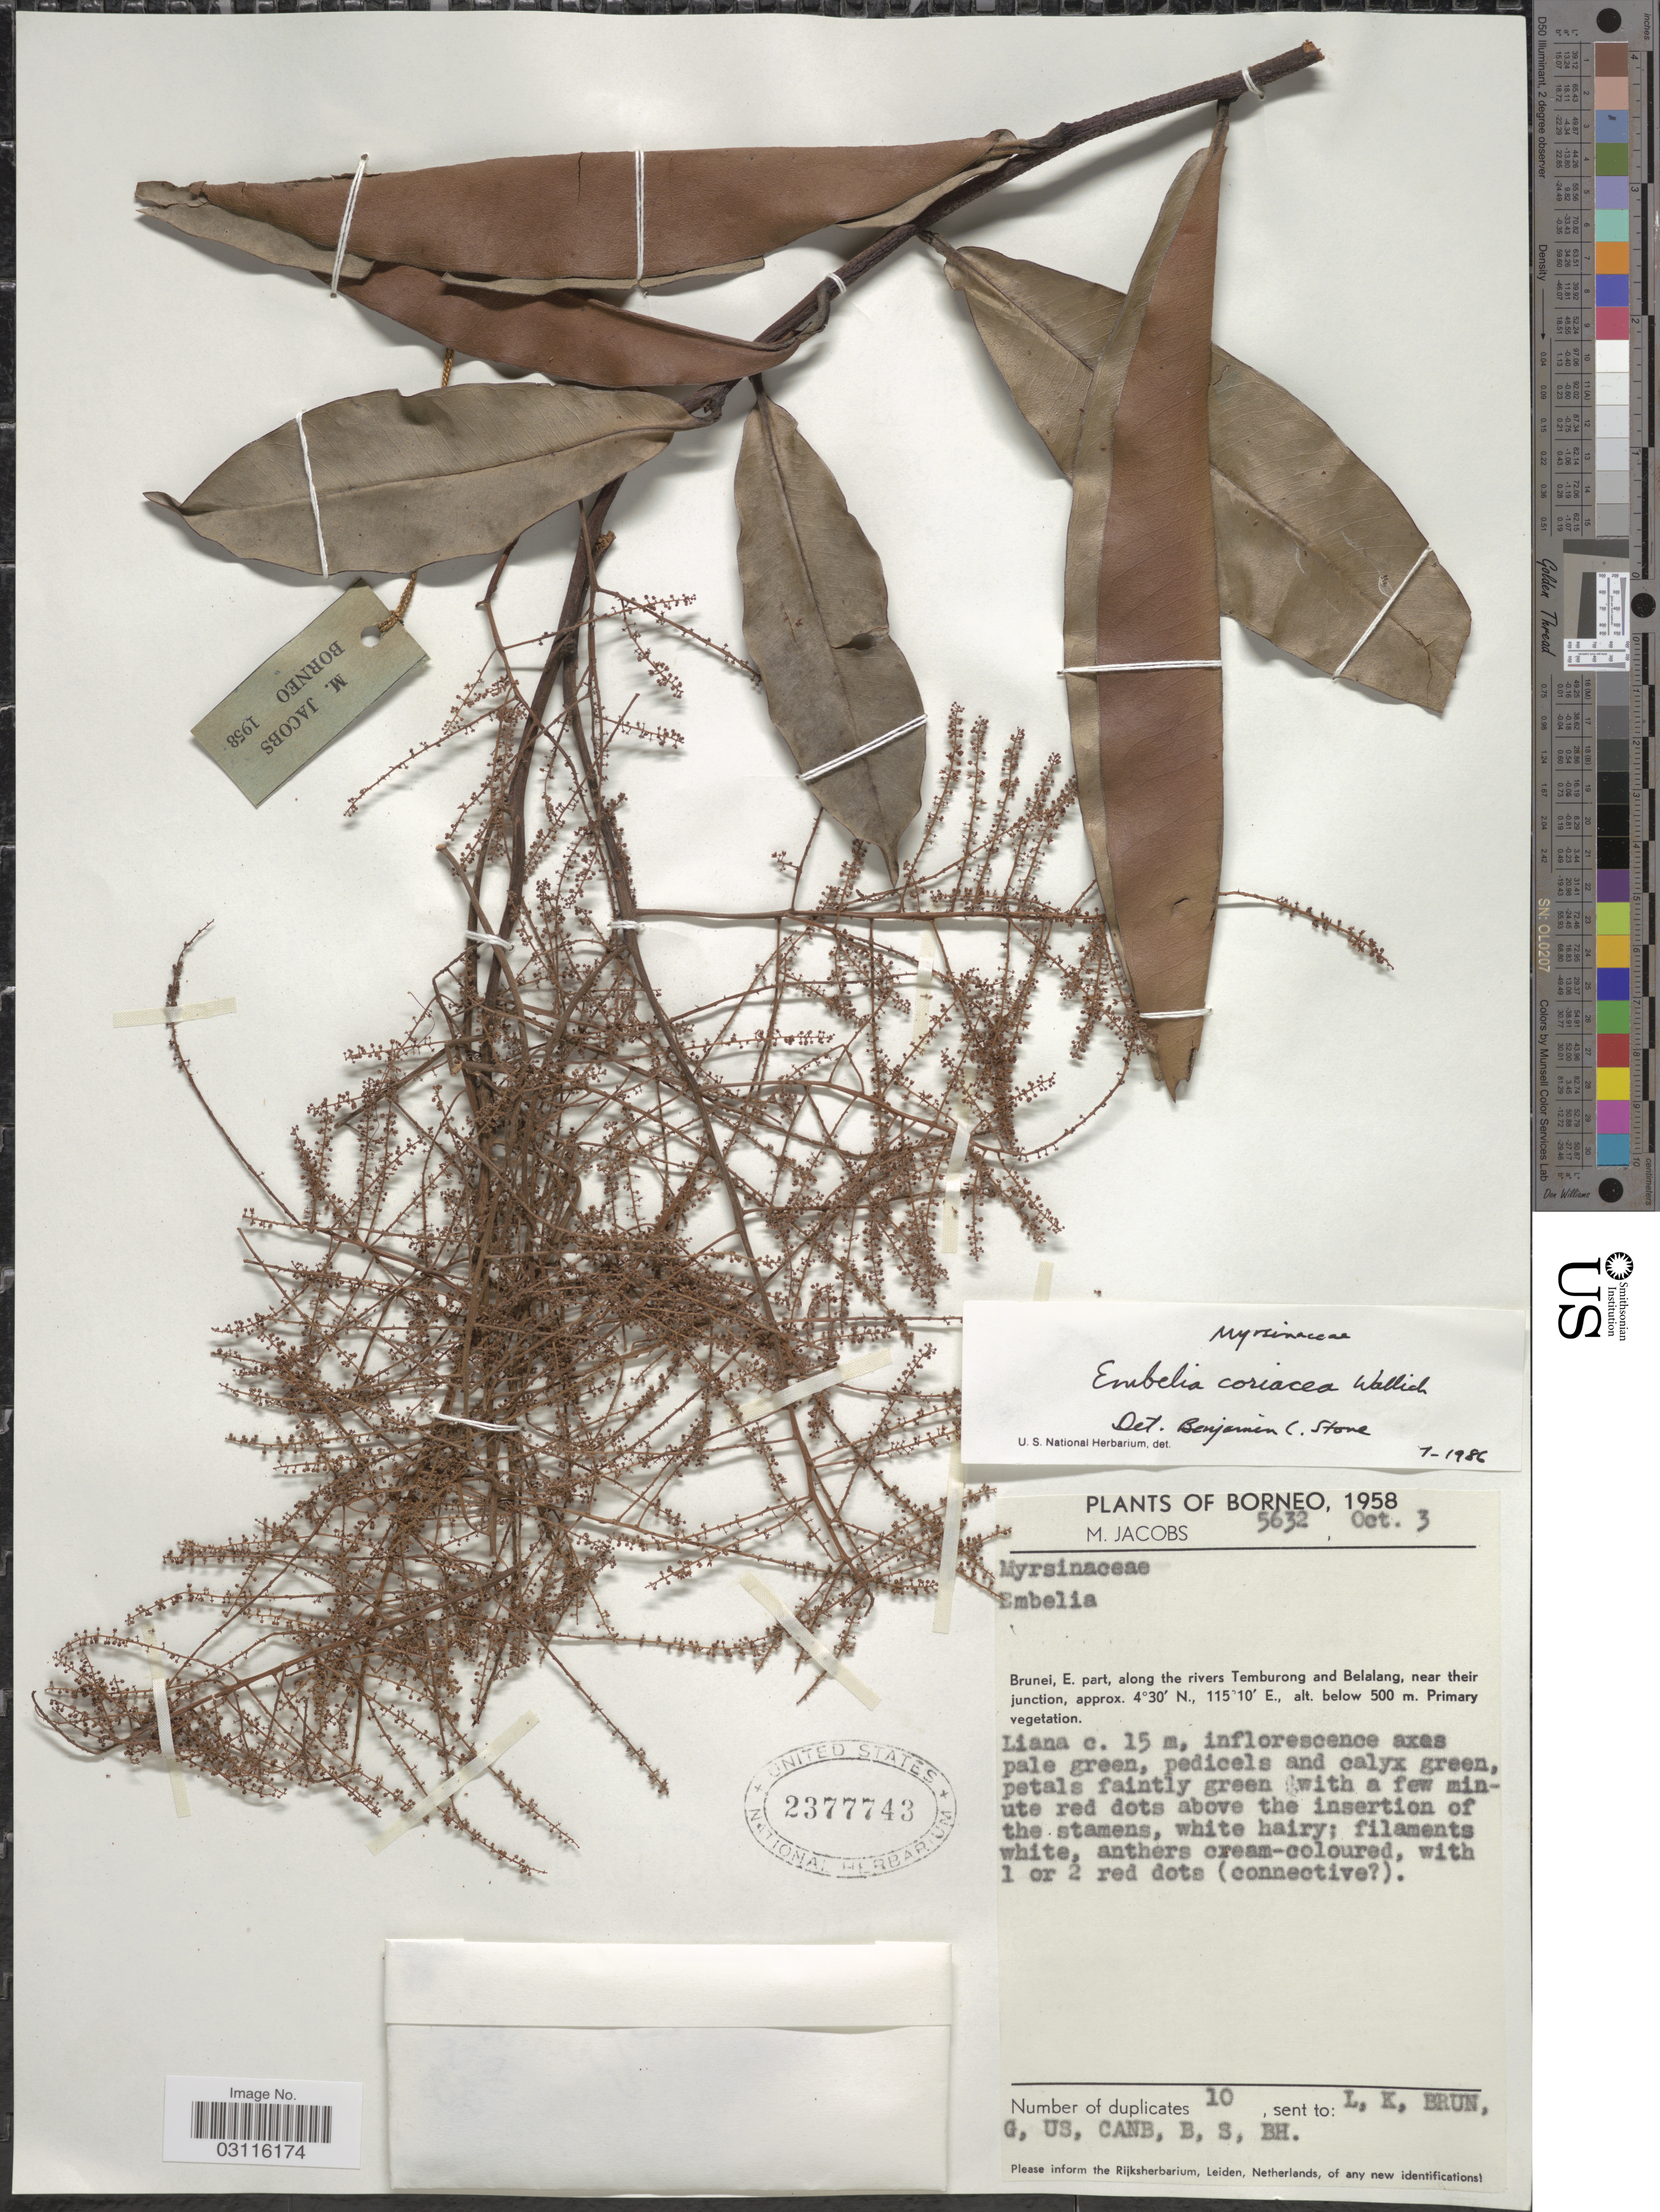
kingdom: Plantae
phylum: Tracheophyta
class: Magnoliopsida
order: Ericales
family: Primulaceae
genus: Embelia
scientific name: Embelia coriacea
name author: Wall. ex A. DC.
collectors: M. Jacobs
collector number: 5632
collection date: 1958-10-03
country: Brunei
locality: Borneo. Brunei, E. part, along the rivers Temburong and Belalang, near their junction.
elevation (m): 500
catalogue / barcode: US 2377743